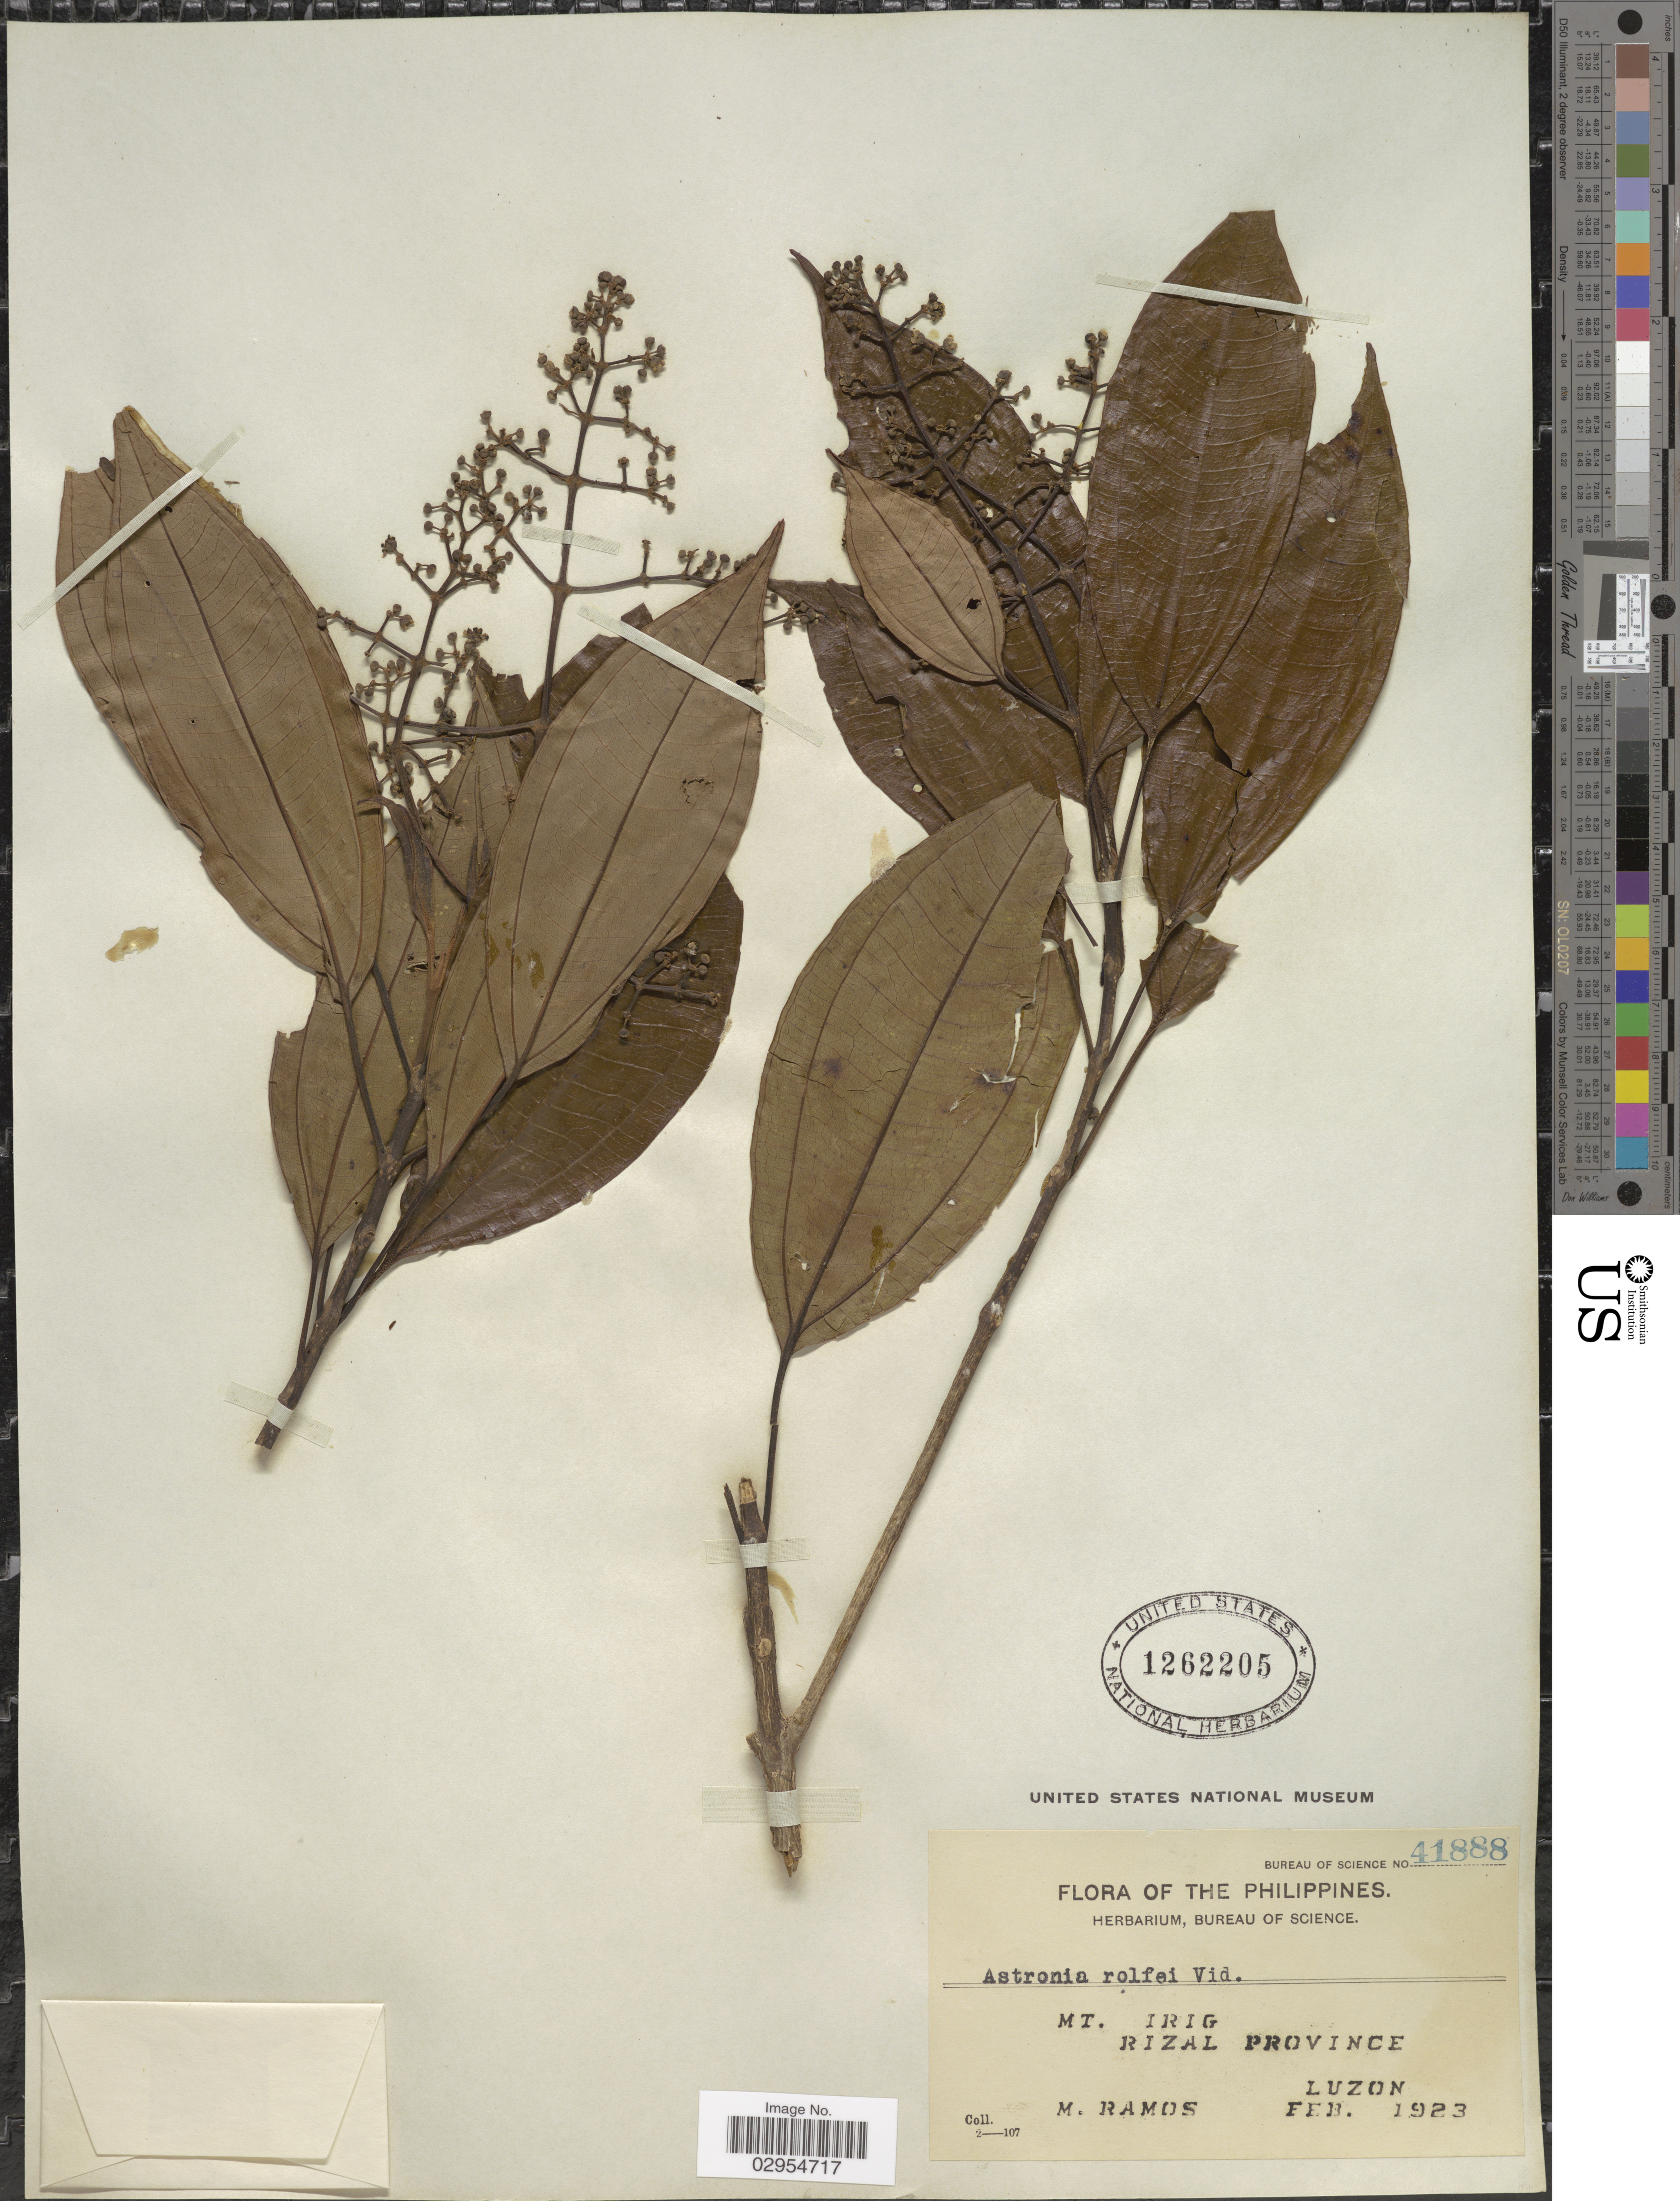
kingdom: Plantae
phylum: Tracheophyta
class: Magnoliopsida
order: Myrtales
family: Melastomataceae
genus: Astronia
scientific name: Astronia rolfei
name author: S. Vidal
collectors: M. Ramos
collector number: Bureau of Science 41888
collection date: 1923-02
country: Philippines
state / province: Calabarzon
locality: Mt. Irig, Rizal Province, Luzon.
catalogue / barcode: US 1262205